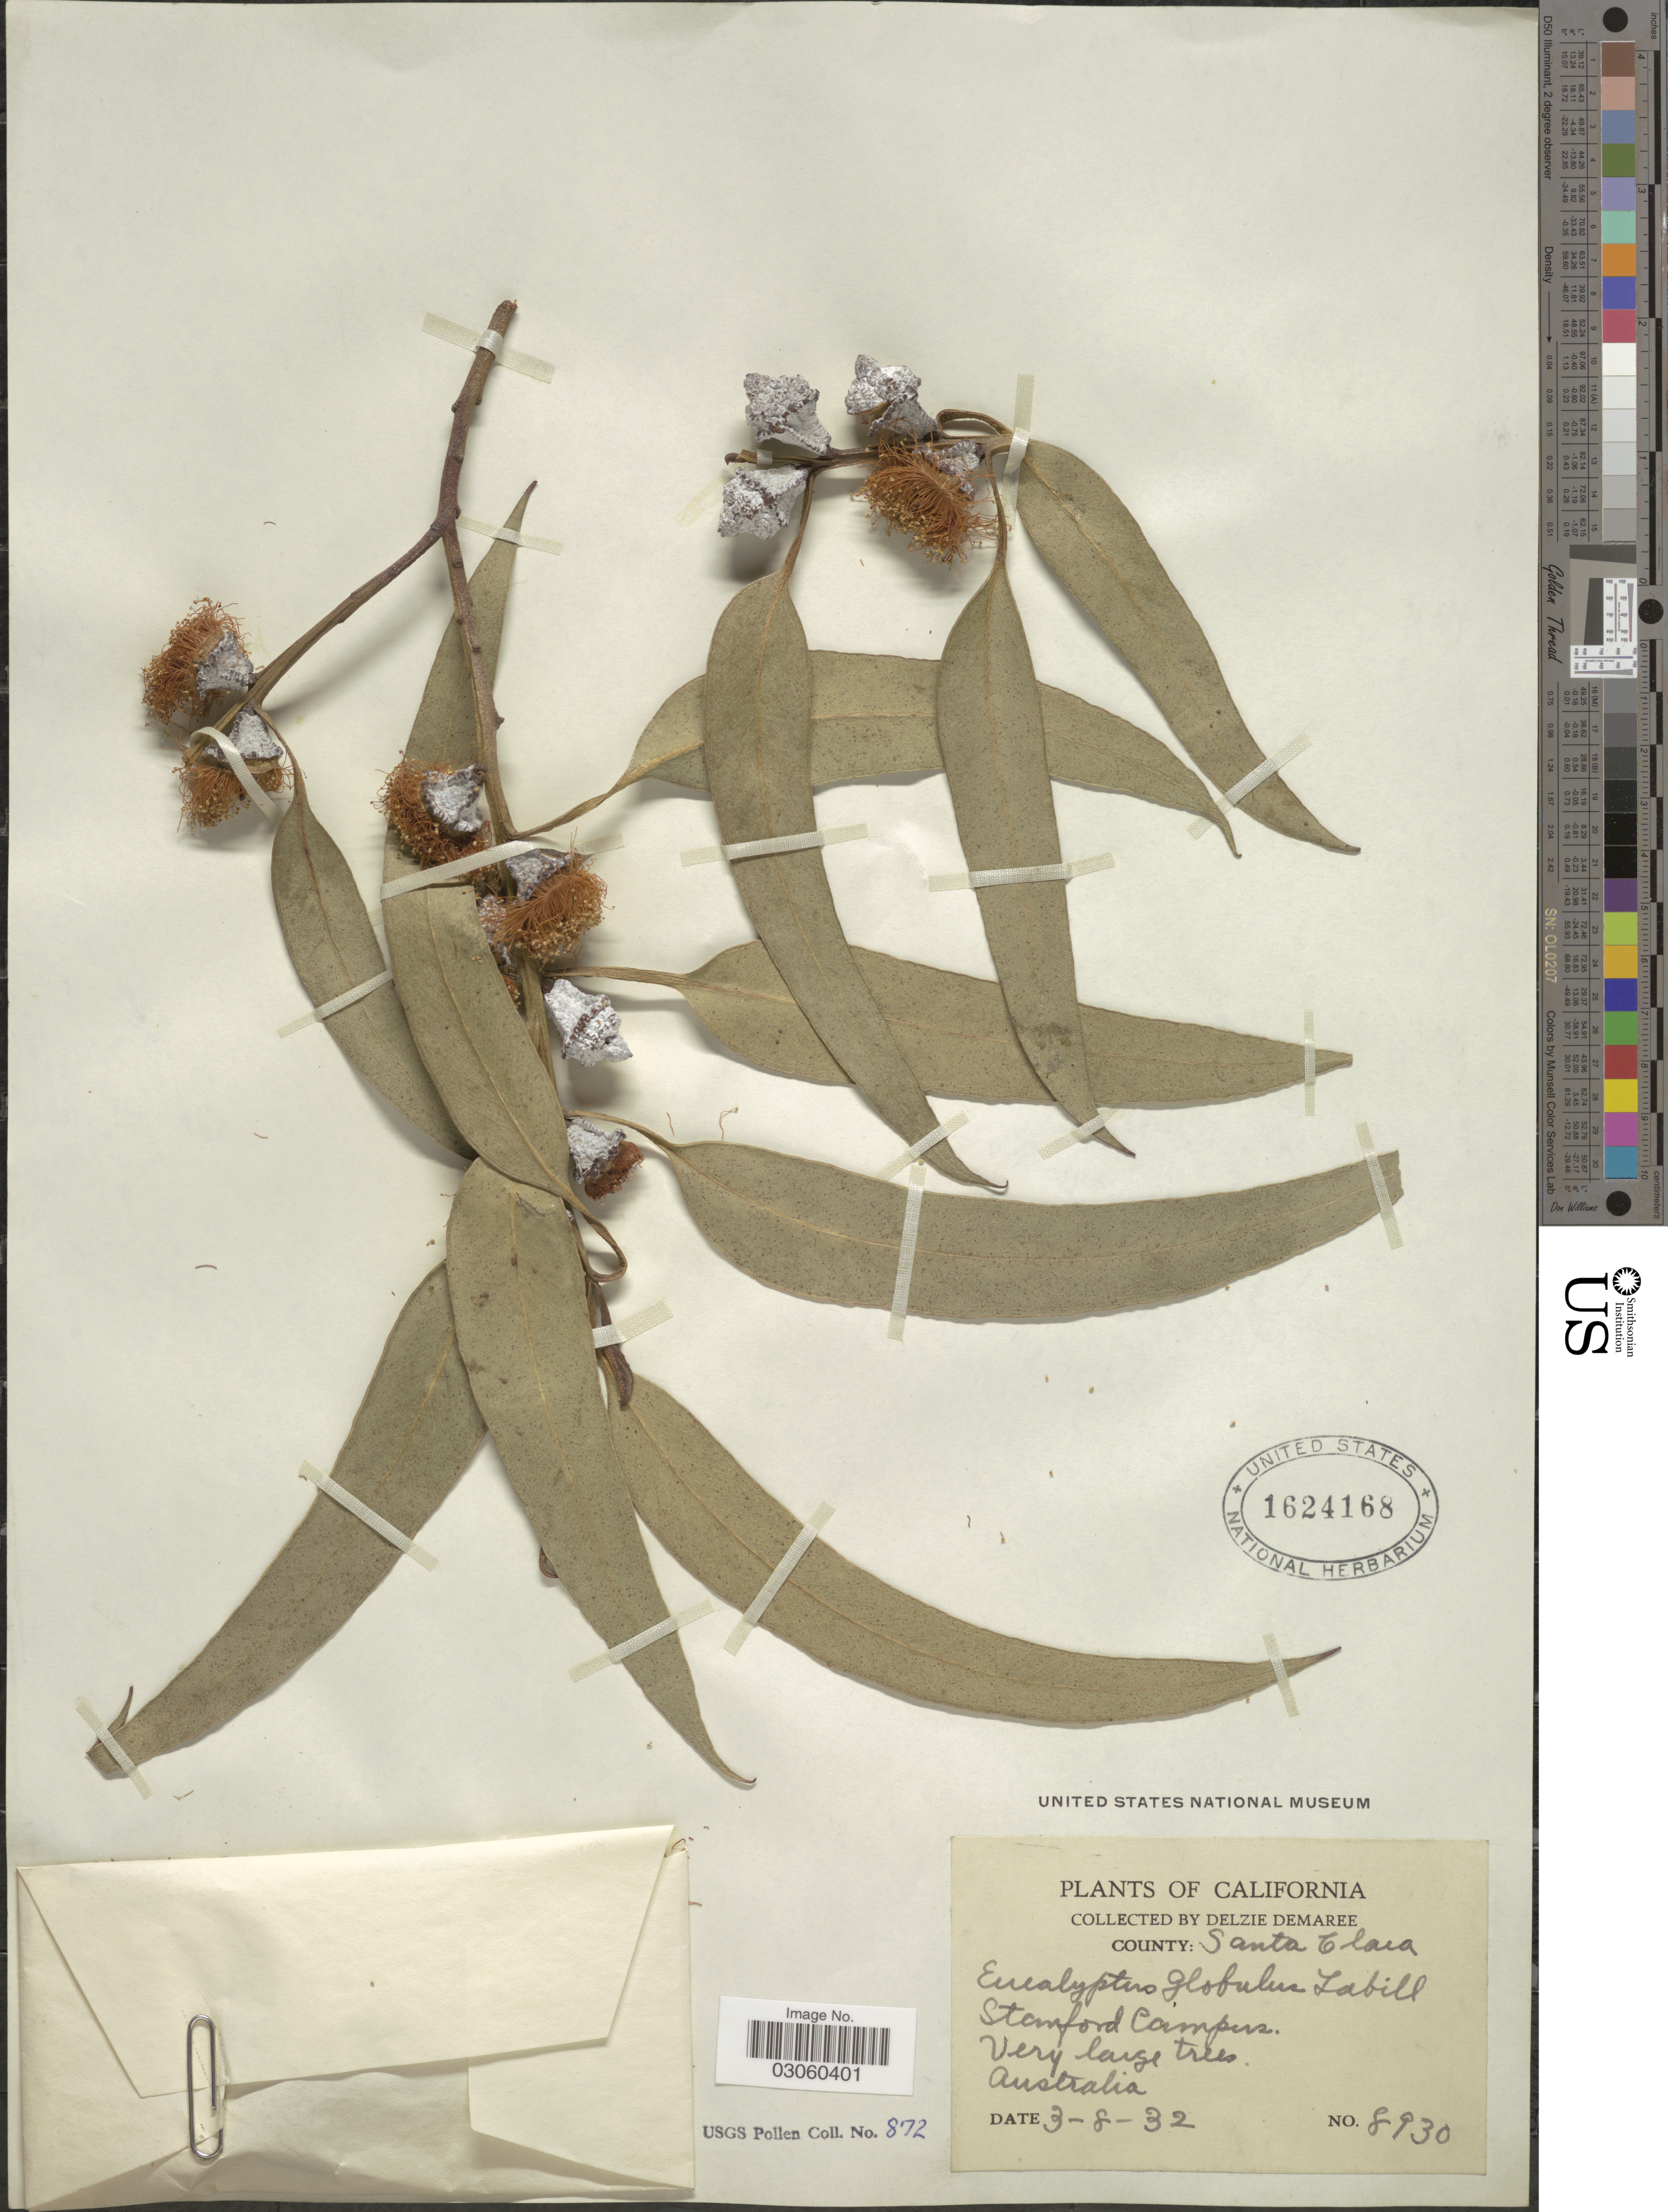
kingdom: Plantae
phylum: Tracheophyta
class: Magnoliopsida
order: Myrtales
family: Myrtaceae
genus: Eucalyptus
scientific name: Eucalyptus globulus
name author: Labill.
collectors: D. Demaree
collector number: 8930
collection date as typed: Transcribed d/m/y: 8/3/32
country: United States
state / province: California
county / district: Santa Clara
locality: County: Santa Clara. Stanford Campus.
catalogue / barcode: US 1624168